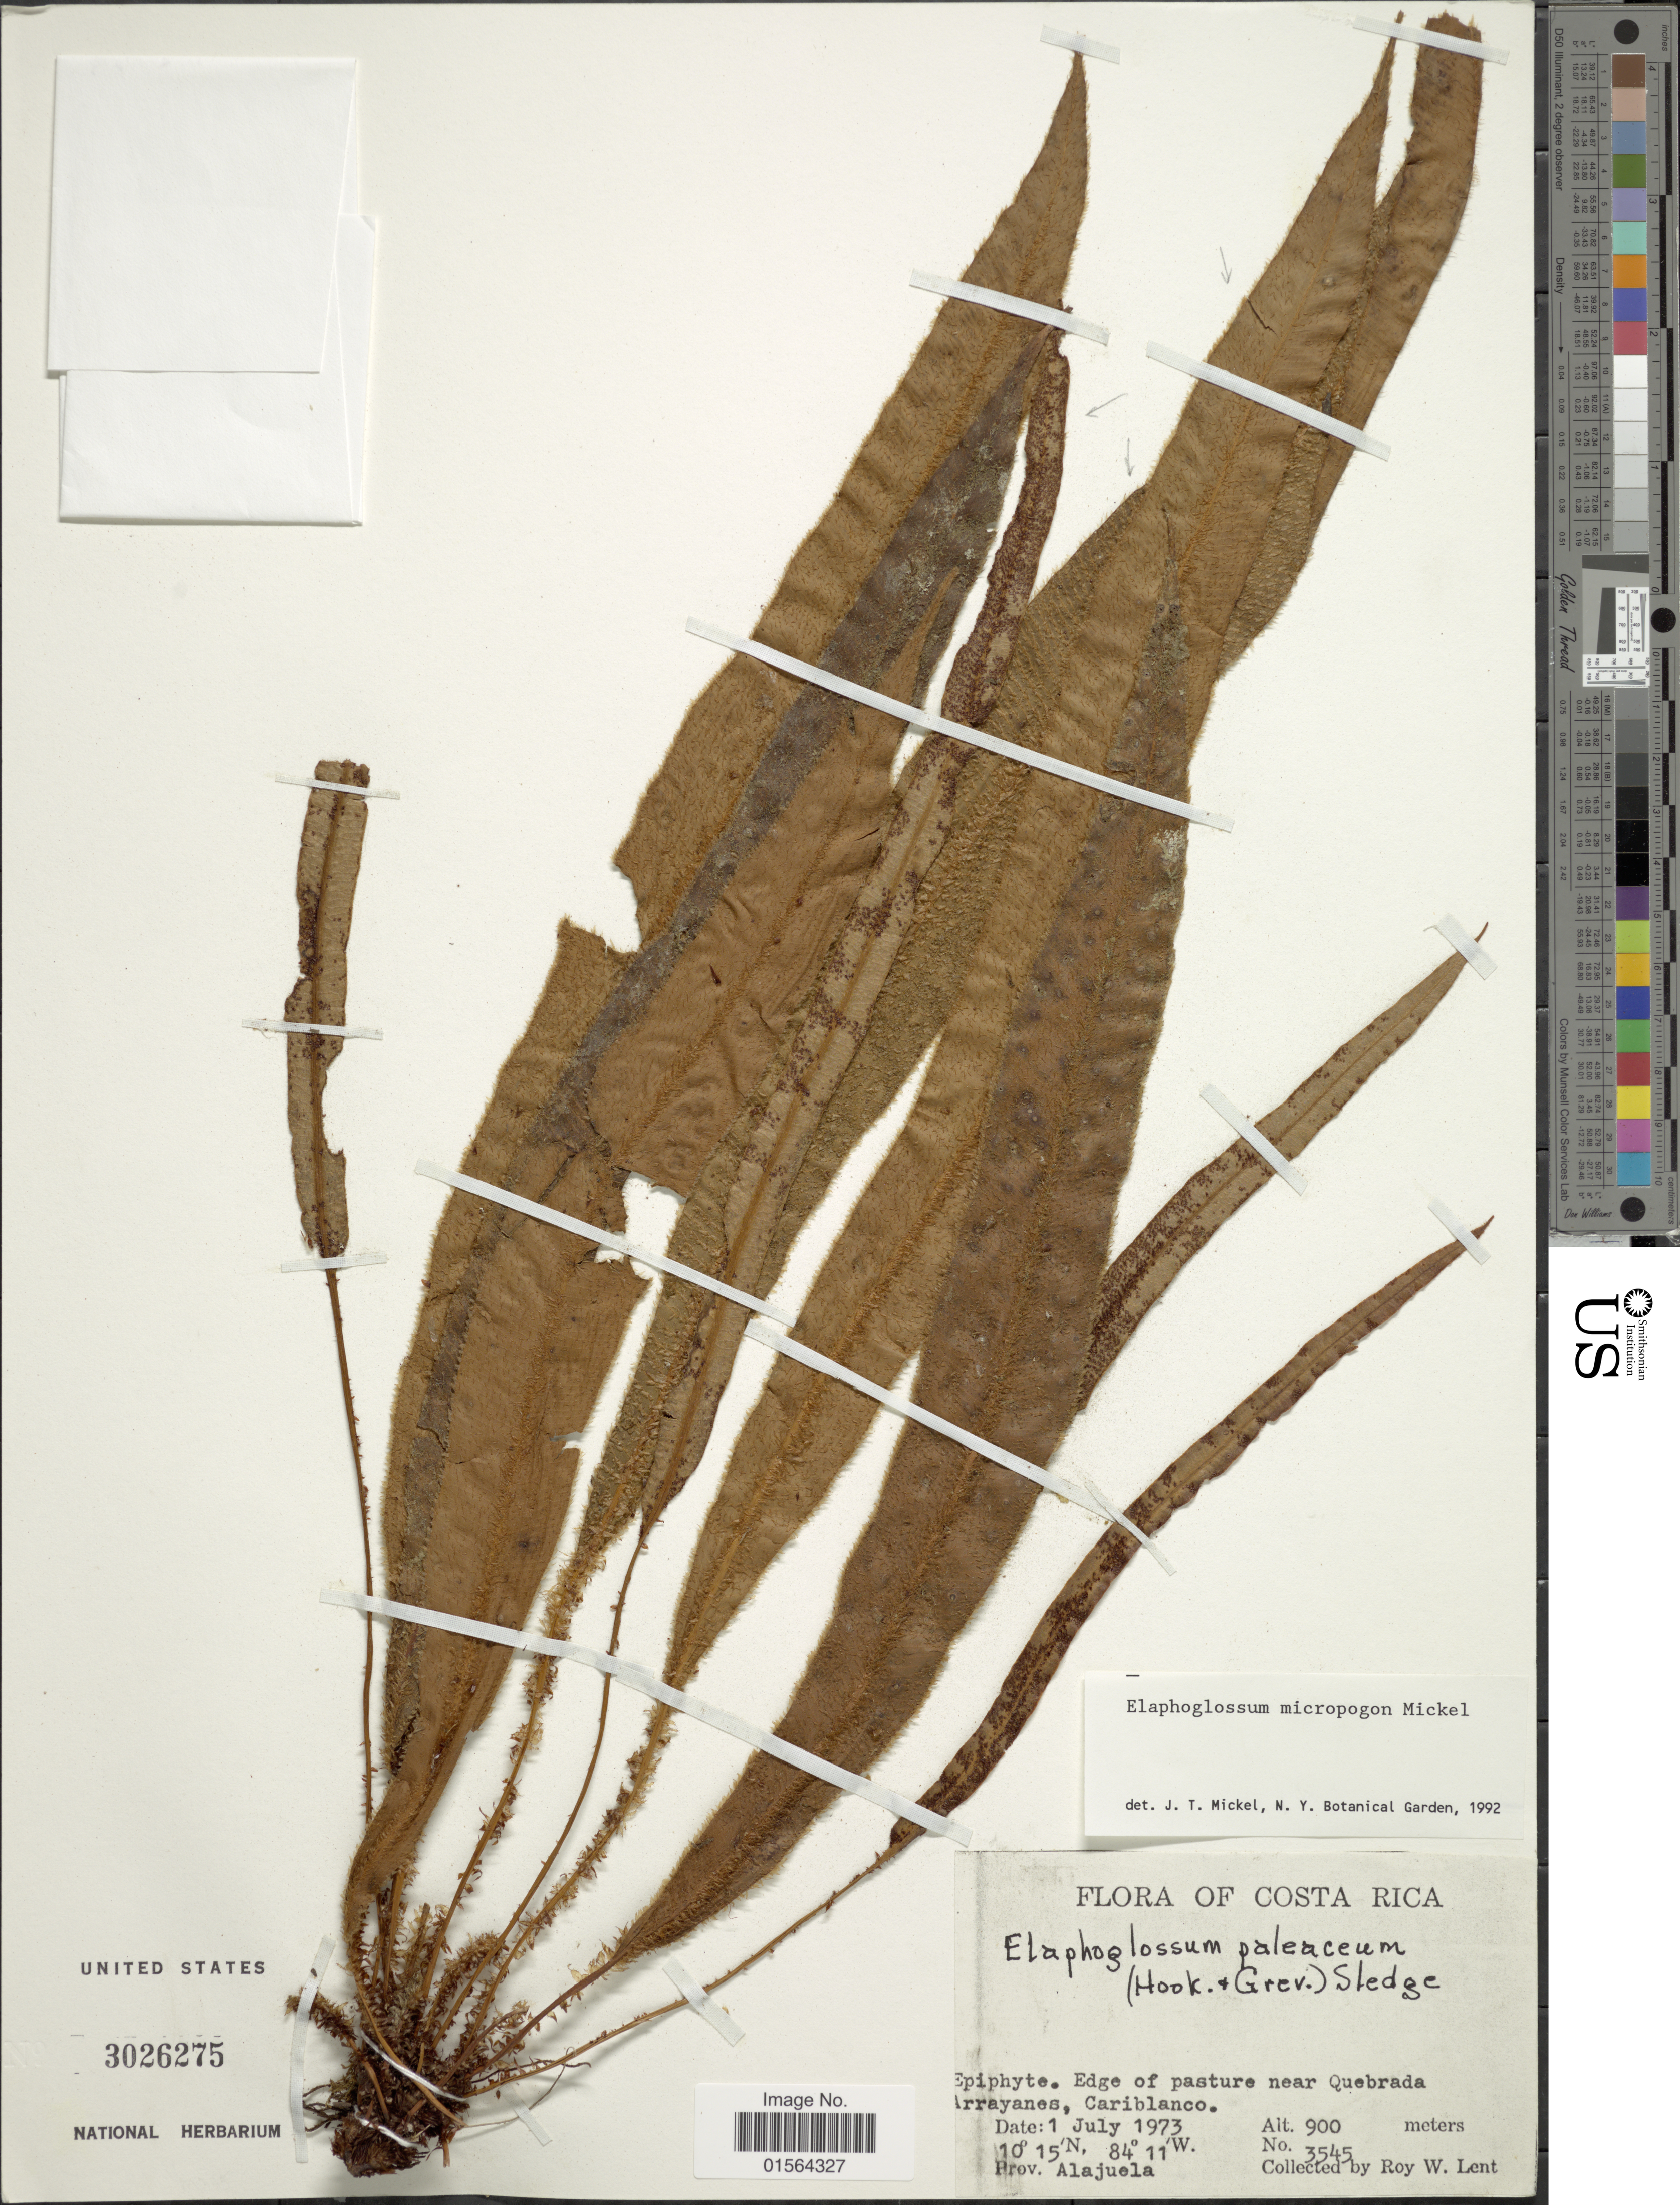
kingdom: Plantae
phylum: Tracheophyta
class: Polypodiopsida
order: Polypodiales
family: Dryopteridaceae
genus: Elaphoglossum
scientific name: Elaphoglossum micropogon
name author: Mickel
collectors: R. W. Lent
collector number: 3545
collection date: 1973-07-01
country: Costa Rica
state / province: Alajuela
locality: Edge of pasture near Quebrada, Arrayanes, Cariblanco, Prov. Alajuela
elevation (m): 900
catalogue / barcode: US 3026275